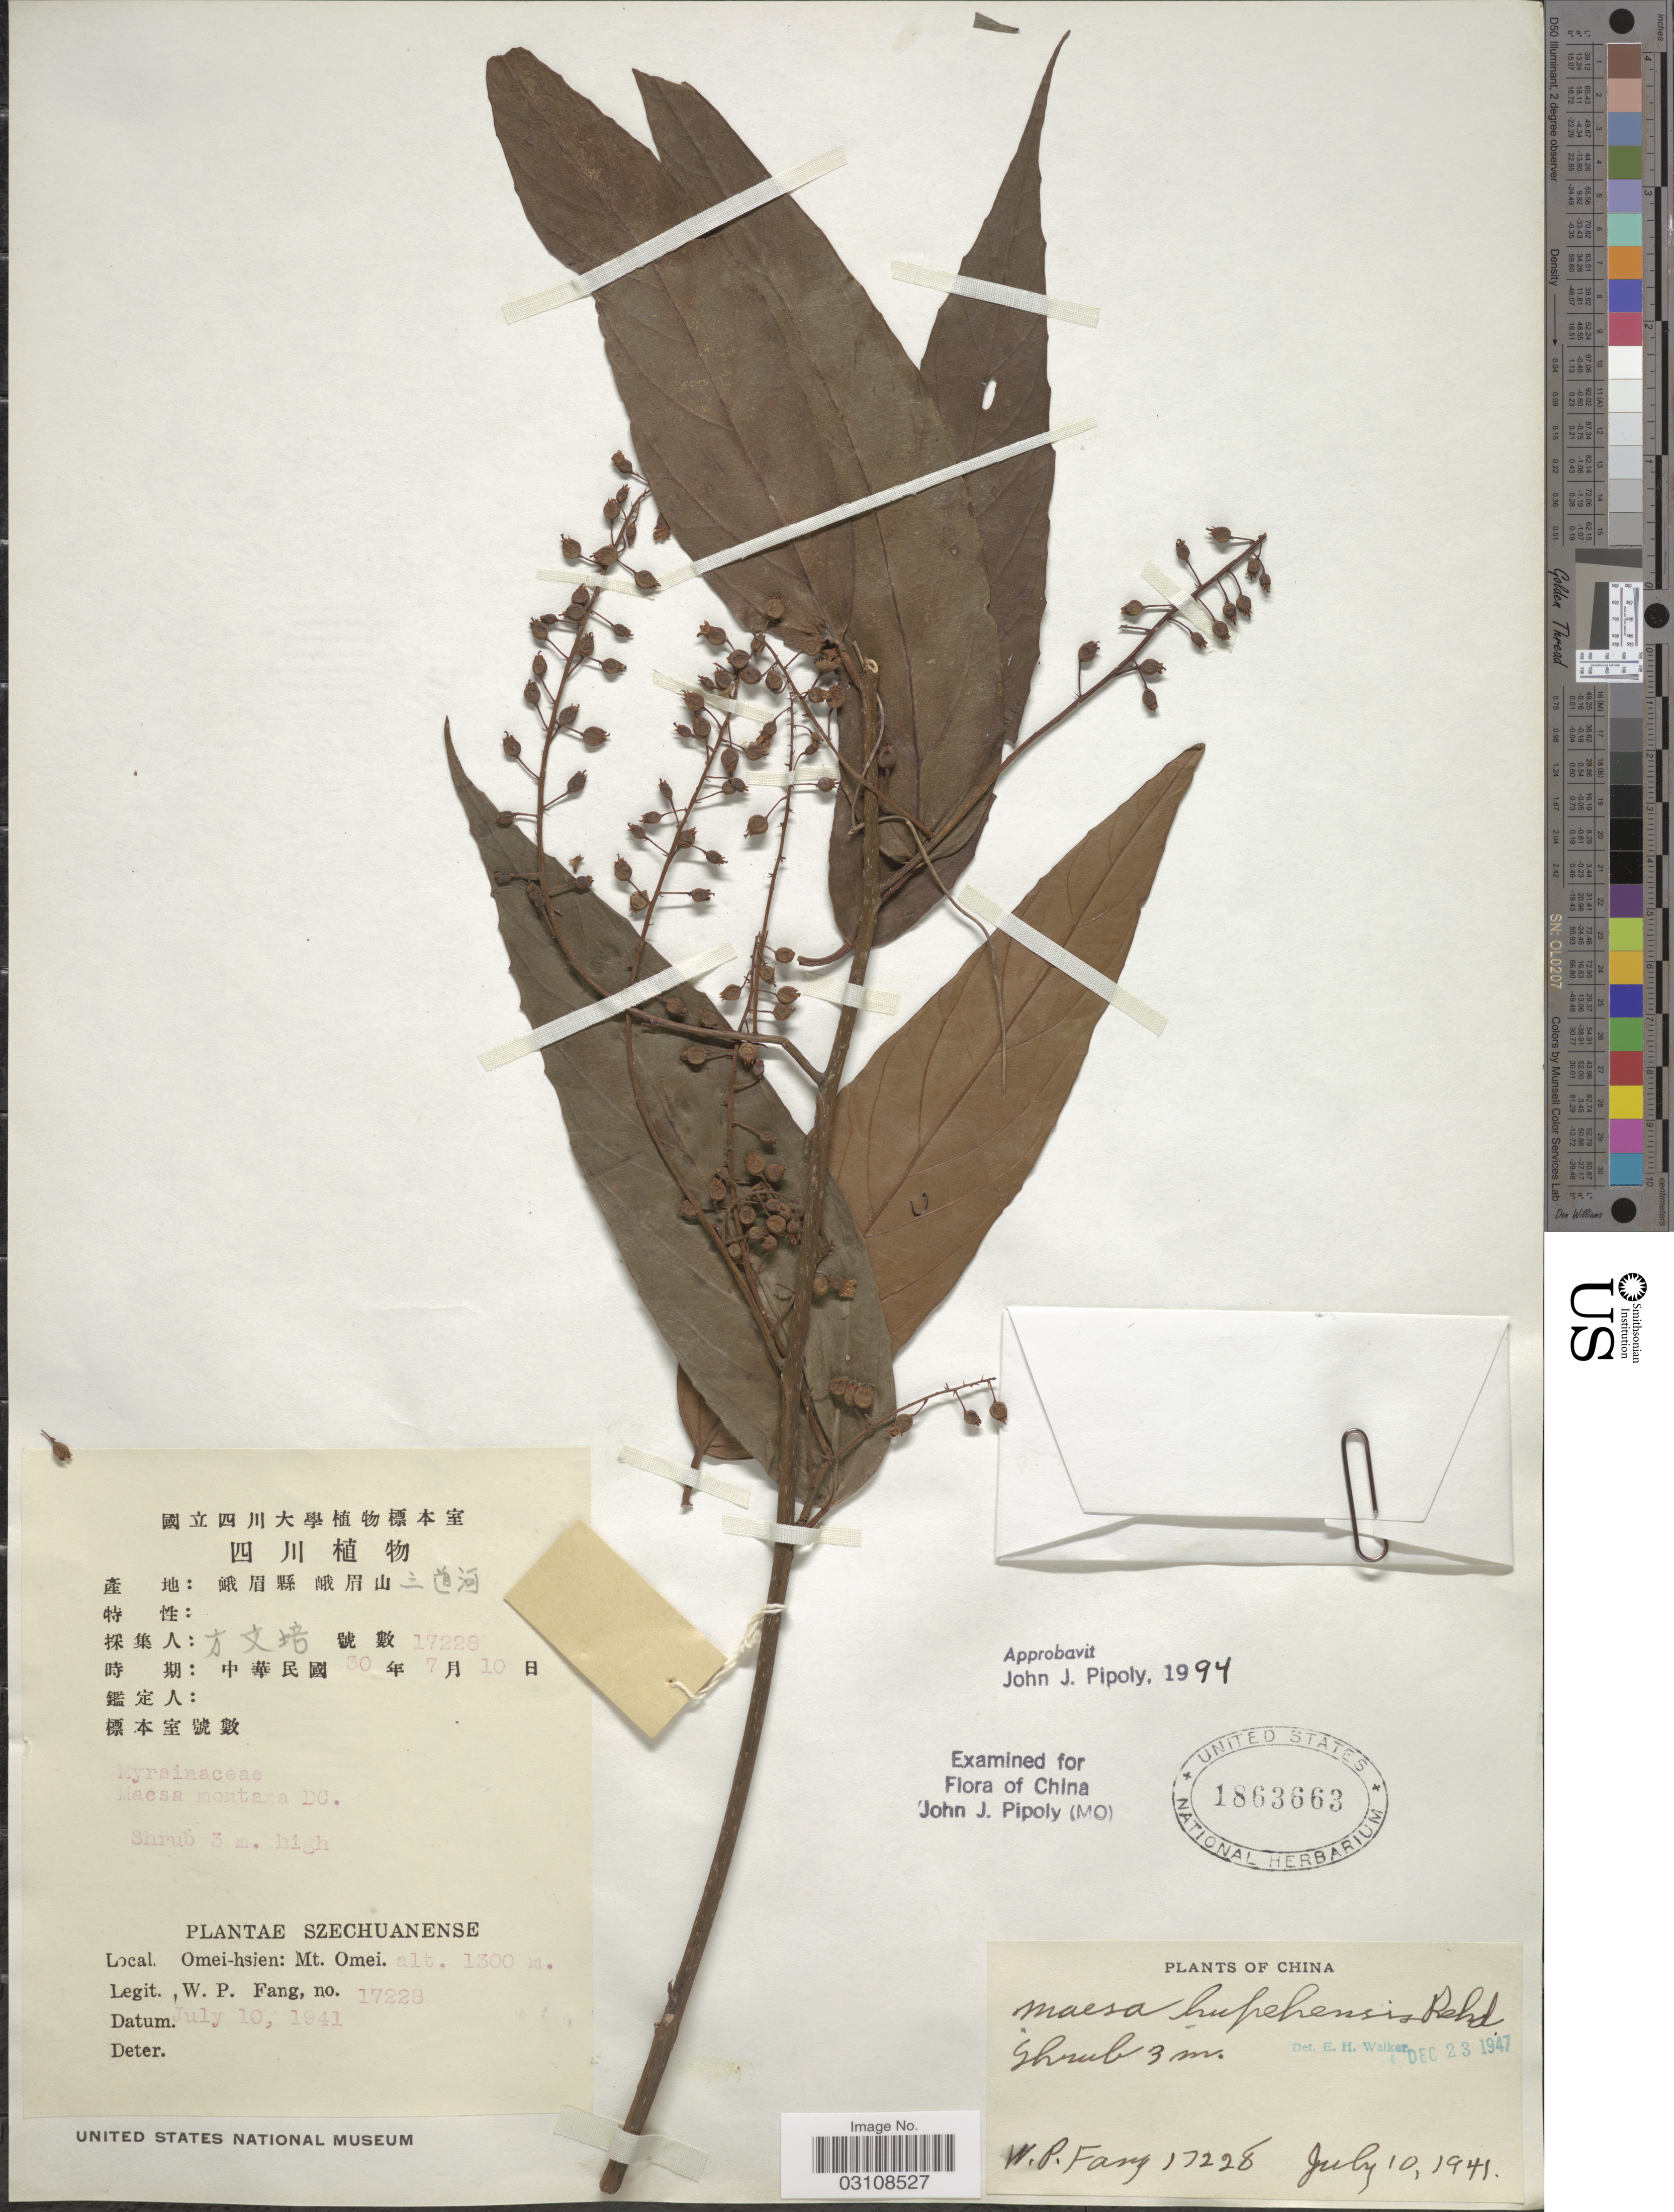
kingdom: Plantae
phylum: Tracheophyta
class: Magnoliopsida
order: Ericales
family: Primulaceae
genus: Maesa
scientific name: Maesa hupehensis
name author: Rehder in Sarg.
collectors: W. P. Fang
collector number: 17228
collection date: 1941-07-10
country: China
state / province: Sichuan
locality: Szechuanense. Omei-hsien: Mt. Omei.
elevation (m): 1300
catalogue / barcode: US 1863663